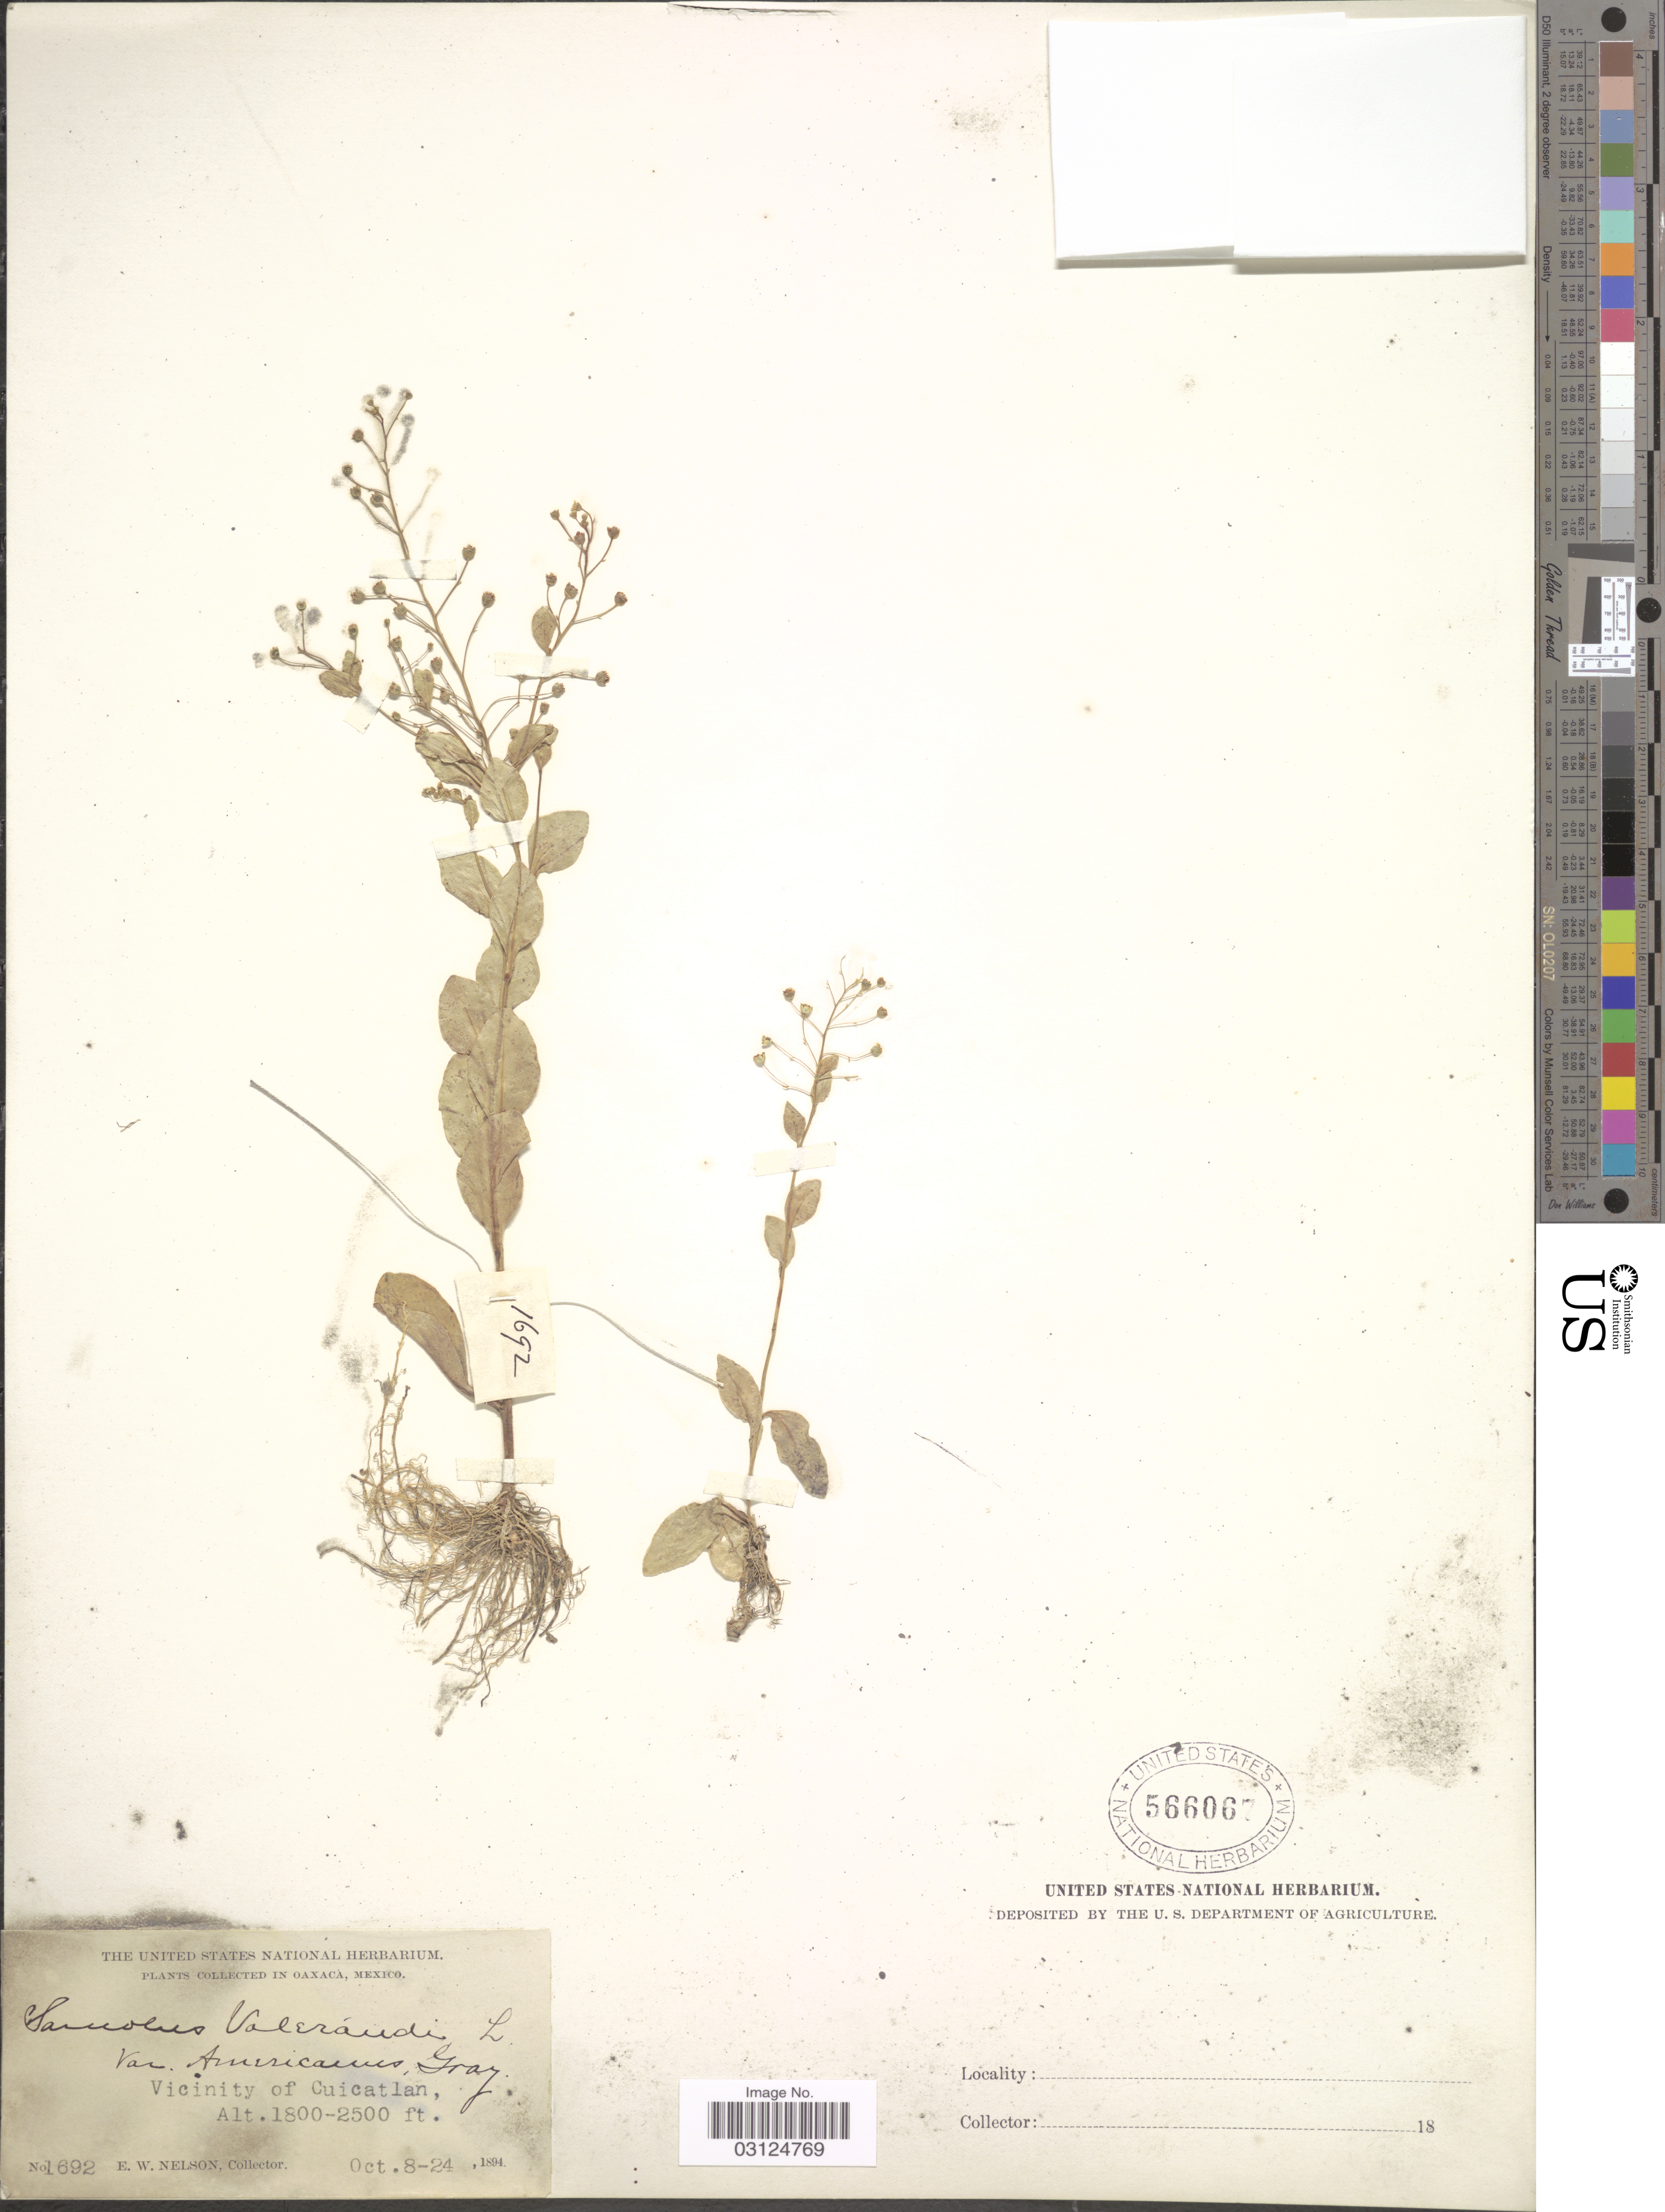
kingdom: Plantae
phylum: Tracheophyta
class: Magnoliopsida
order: Ericales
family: Primulaceae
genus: Samolus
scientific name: Samolus valerandi var. floribundus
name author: (Kunth) R. Knuth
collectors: E. W. Nelson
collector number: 1692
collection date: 1894-10-08/1894-10-24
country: Mexico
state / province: Oaxaca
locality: Vicinity of Cuicatlan.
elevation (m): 549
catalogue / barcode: US 566067